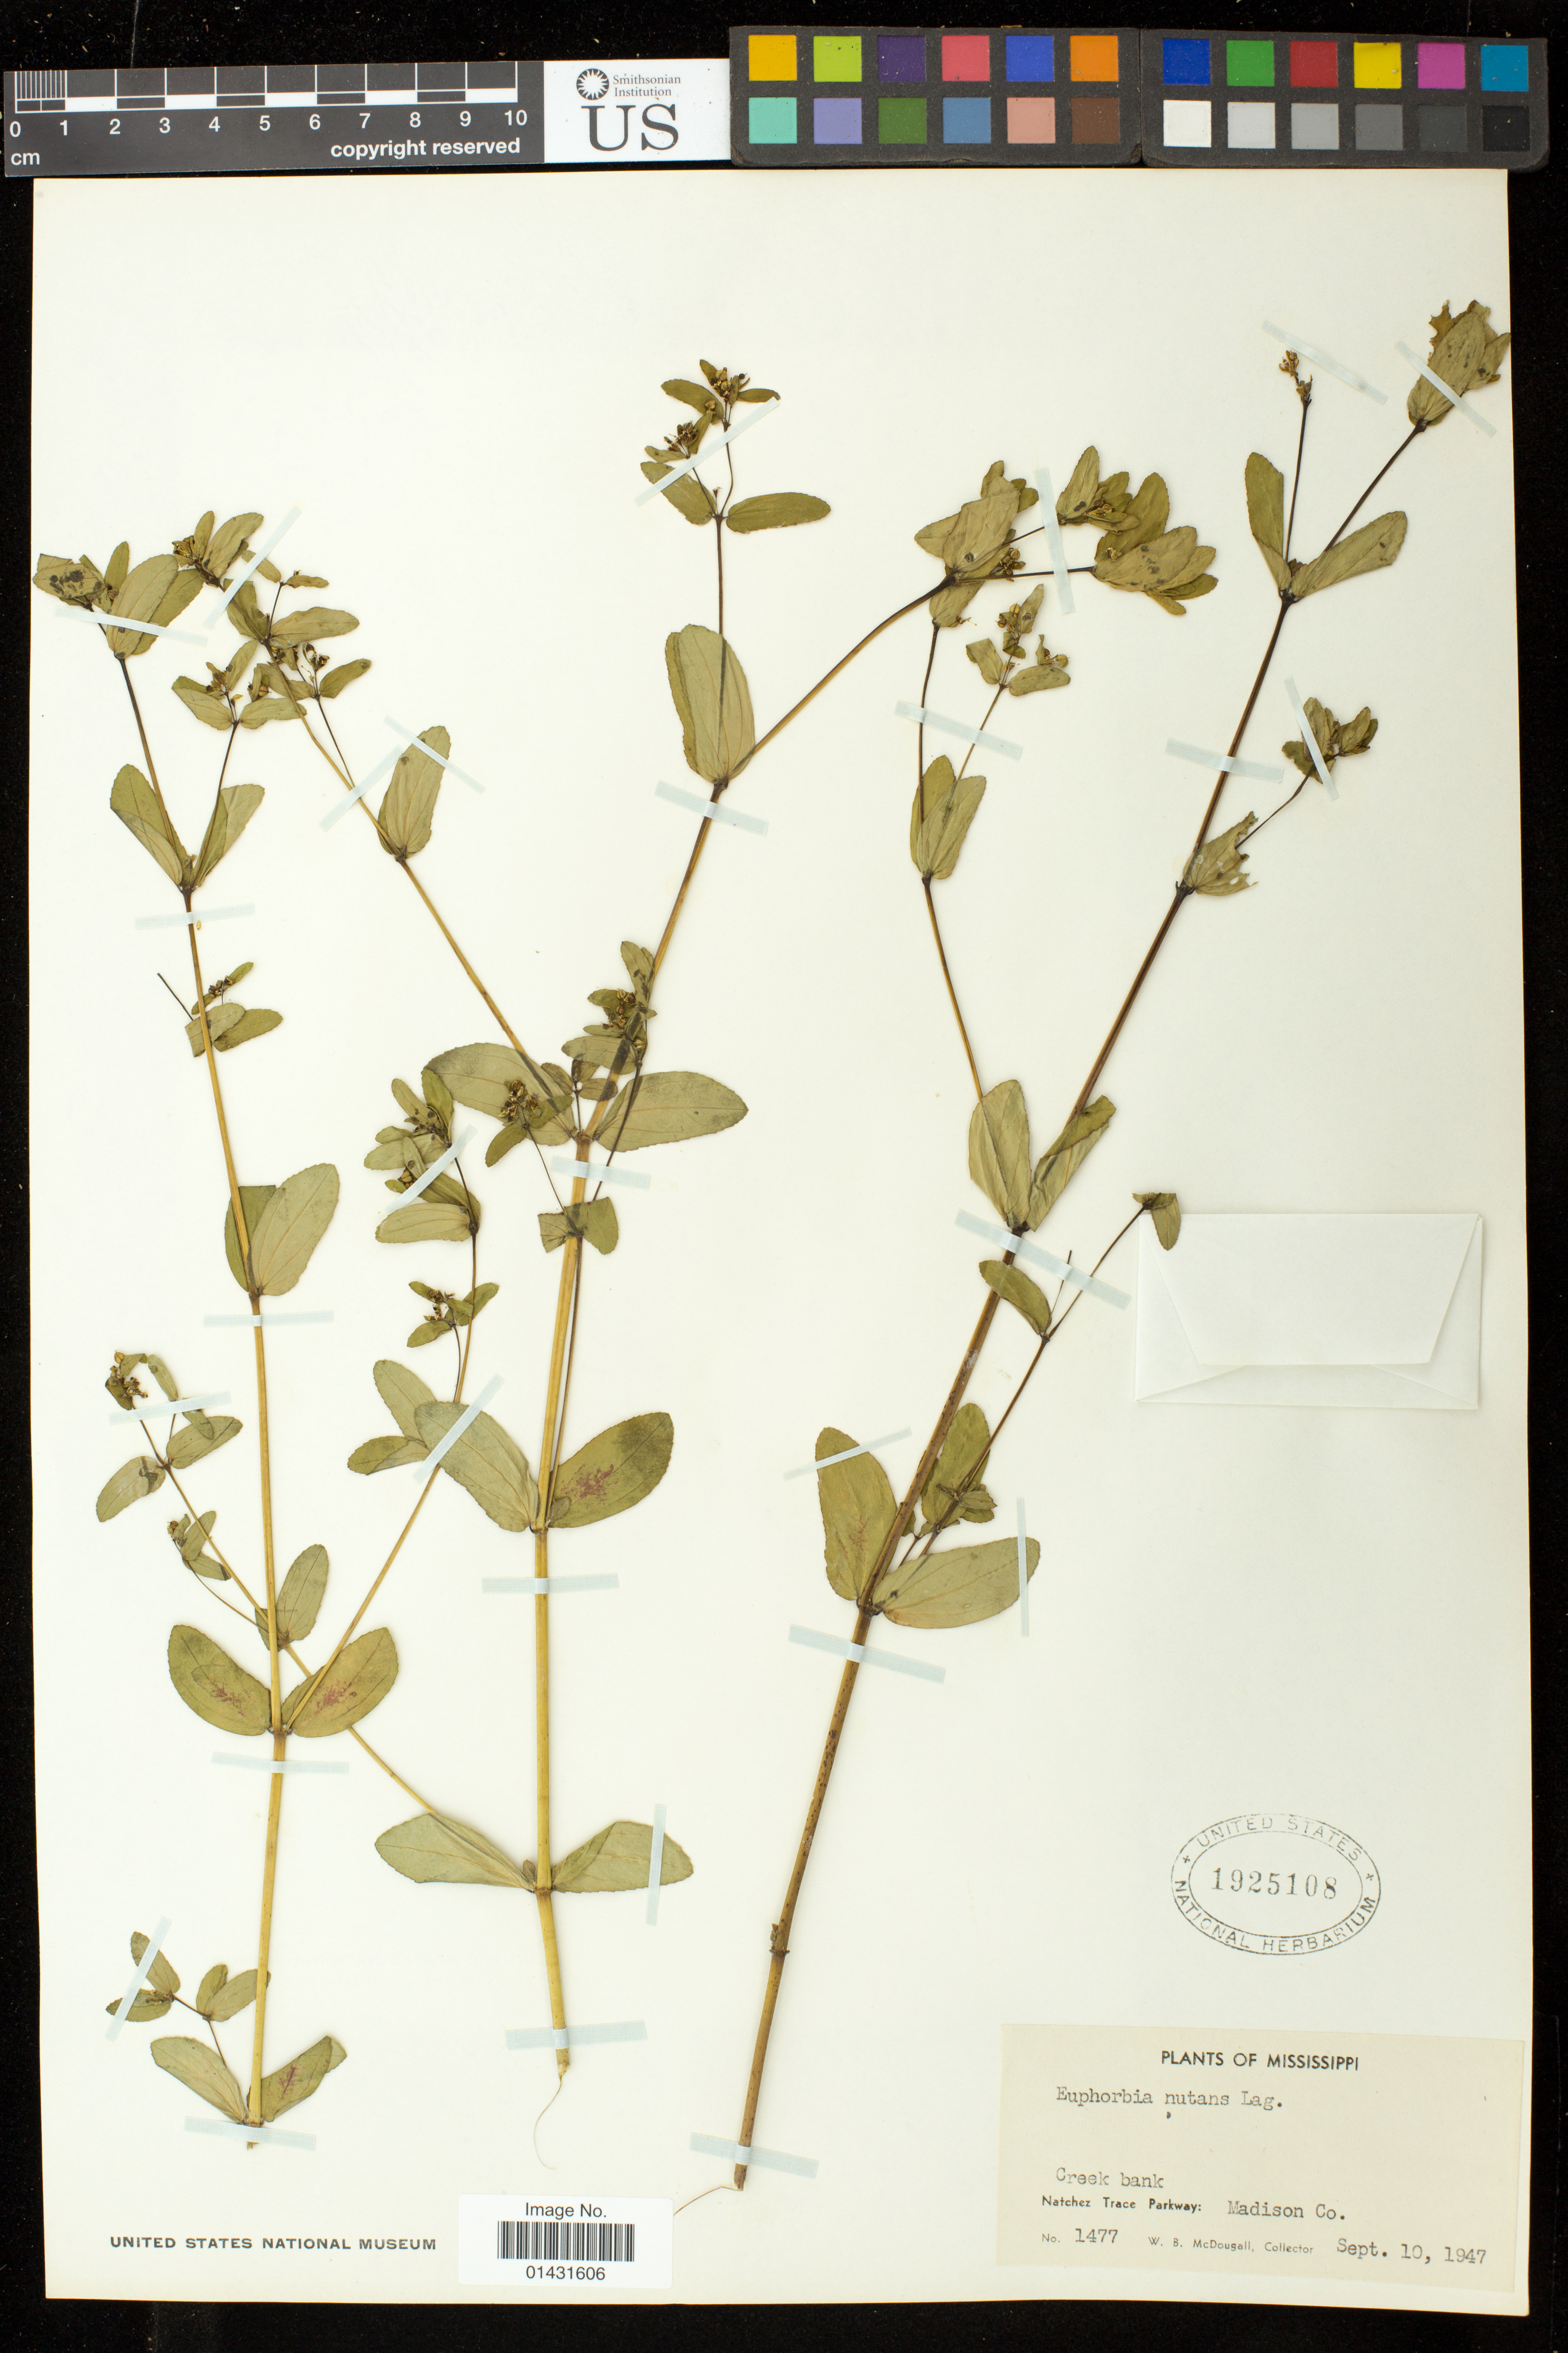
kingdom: Plantae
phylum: Tracheophyta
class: Magnoliopsida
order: Malpighiales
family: Euphorbiaceae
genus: Euphorbia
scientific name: Euphorbia hypericifolia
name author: L.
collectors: W. B. McDougall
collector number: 1477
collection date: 1947-09-10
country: United States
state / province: Mississippi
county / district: Madison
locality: Natchez Trace Parkway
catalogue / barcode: US 1925108